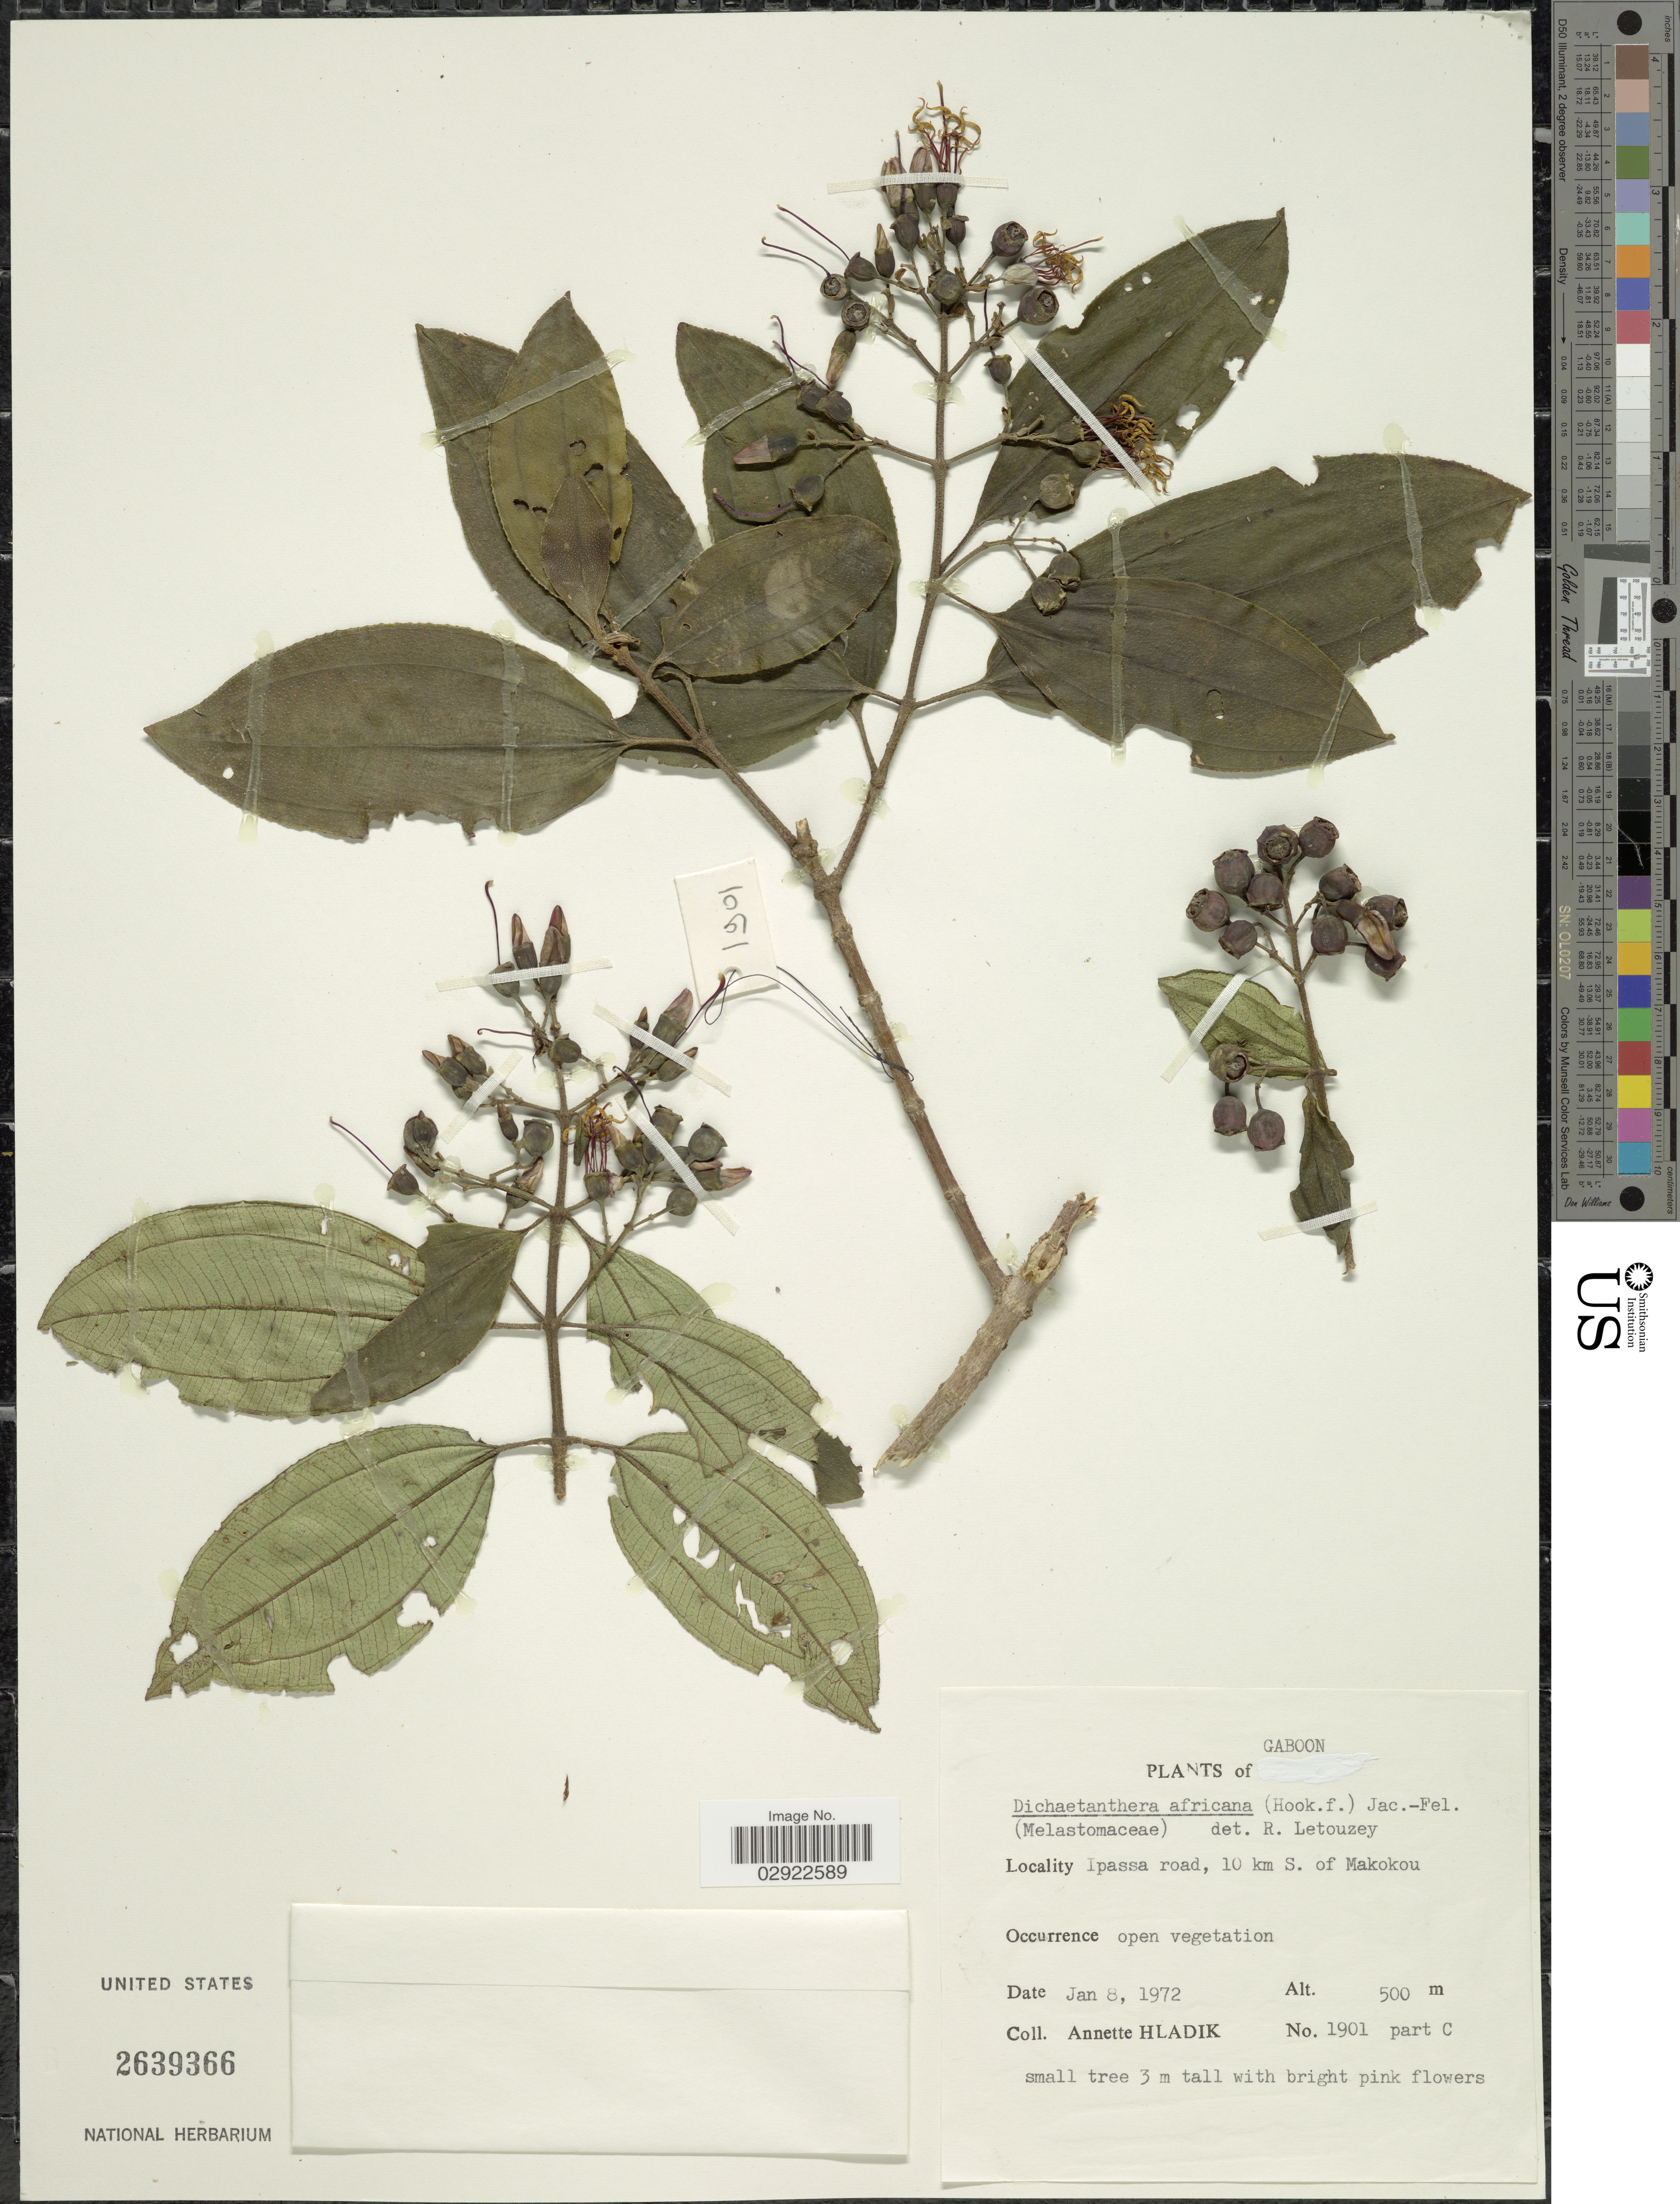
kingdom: Plantae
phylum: Tracheophyta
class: Magnoliopsida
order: Myrtales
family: Melastomataceae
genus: Dichaetanthera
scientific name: Dichaetanthera africana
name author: (Hook. f.) Jacq.-Fél.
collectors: A. Hladik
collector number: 1901 part C?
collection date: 1972-01-08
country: Gabon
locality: Gaboon. Ipassa road, 10 km. S. of Makokou.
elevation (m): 500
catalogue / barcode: US 2639366